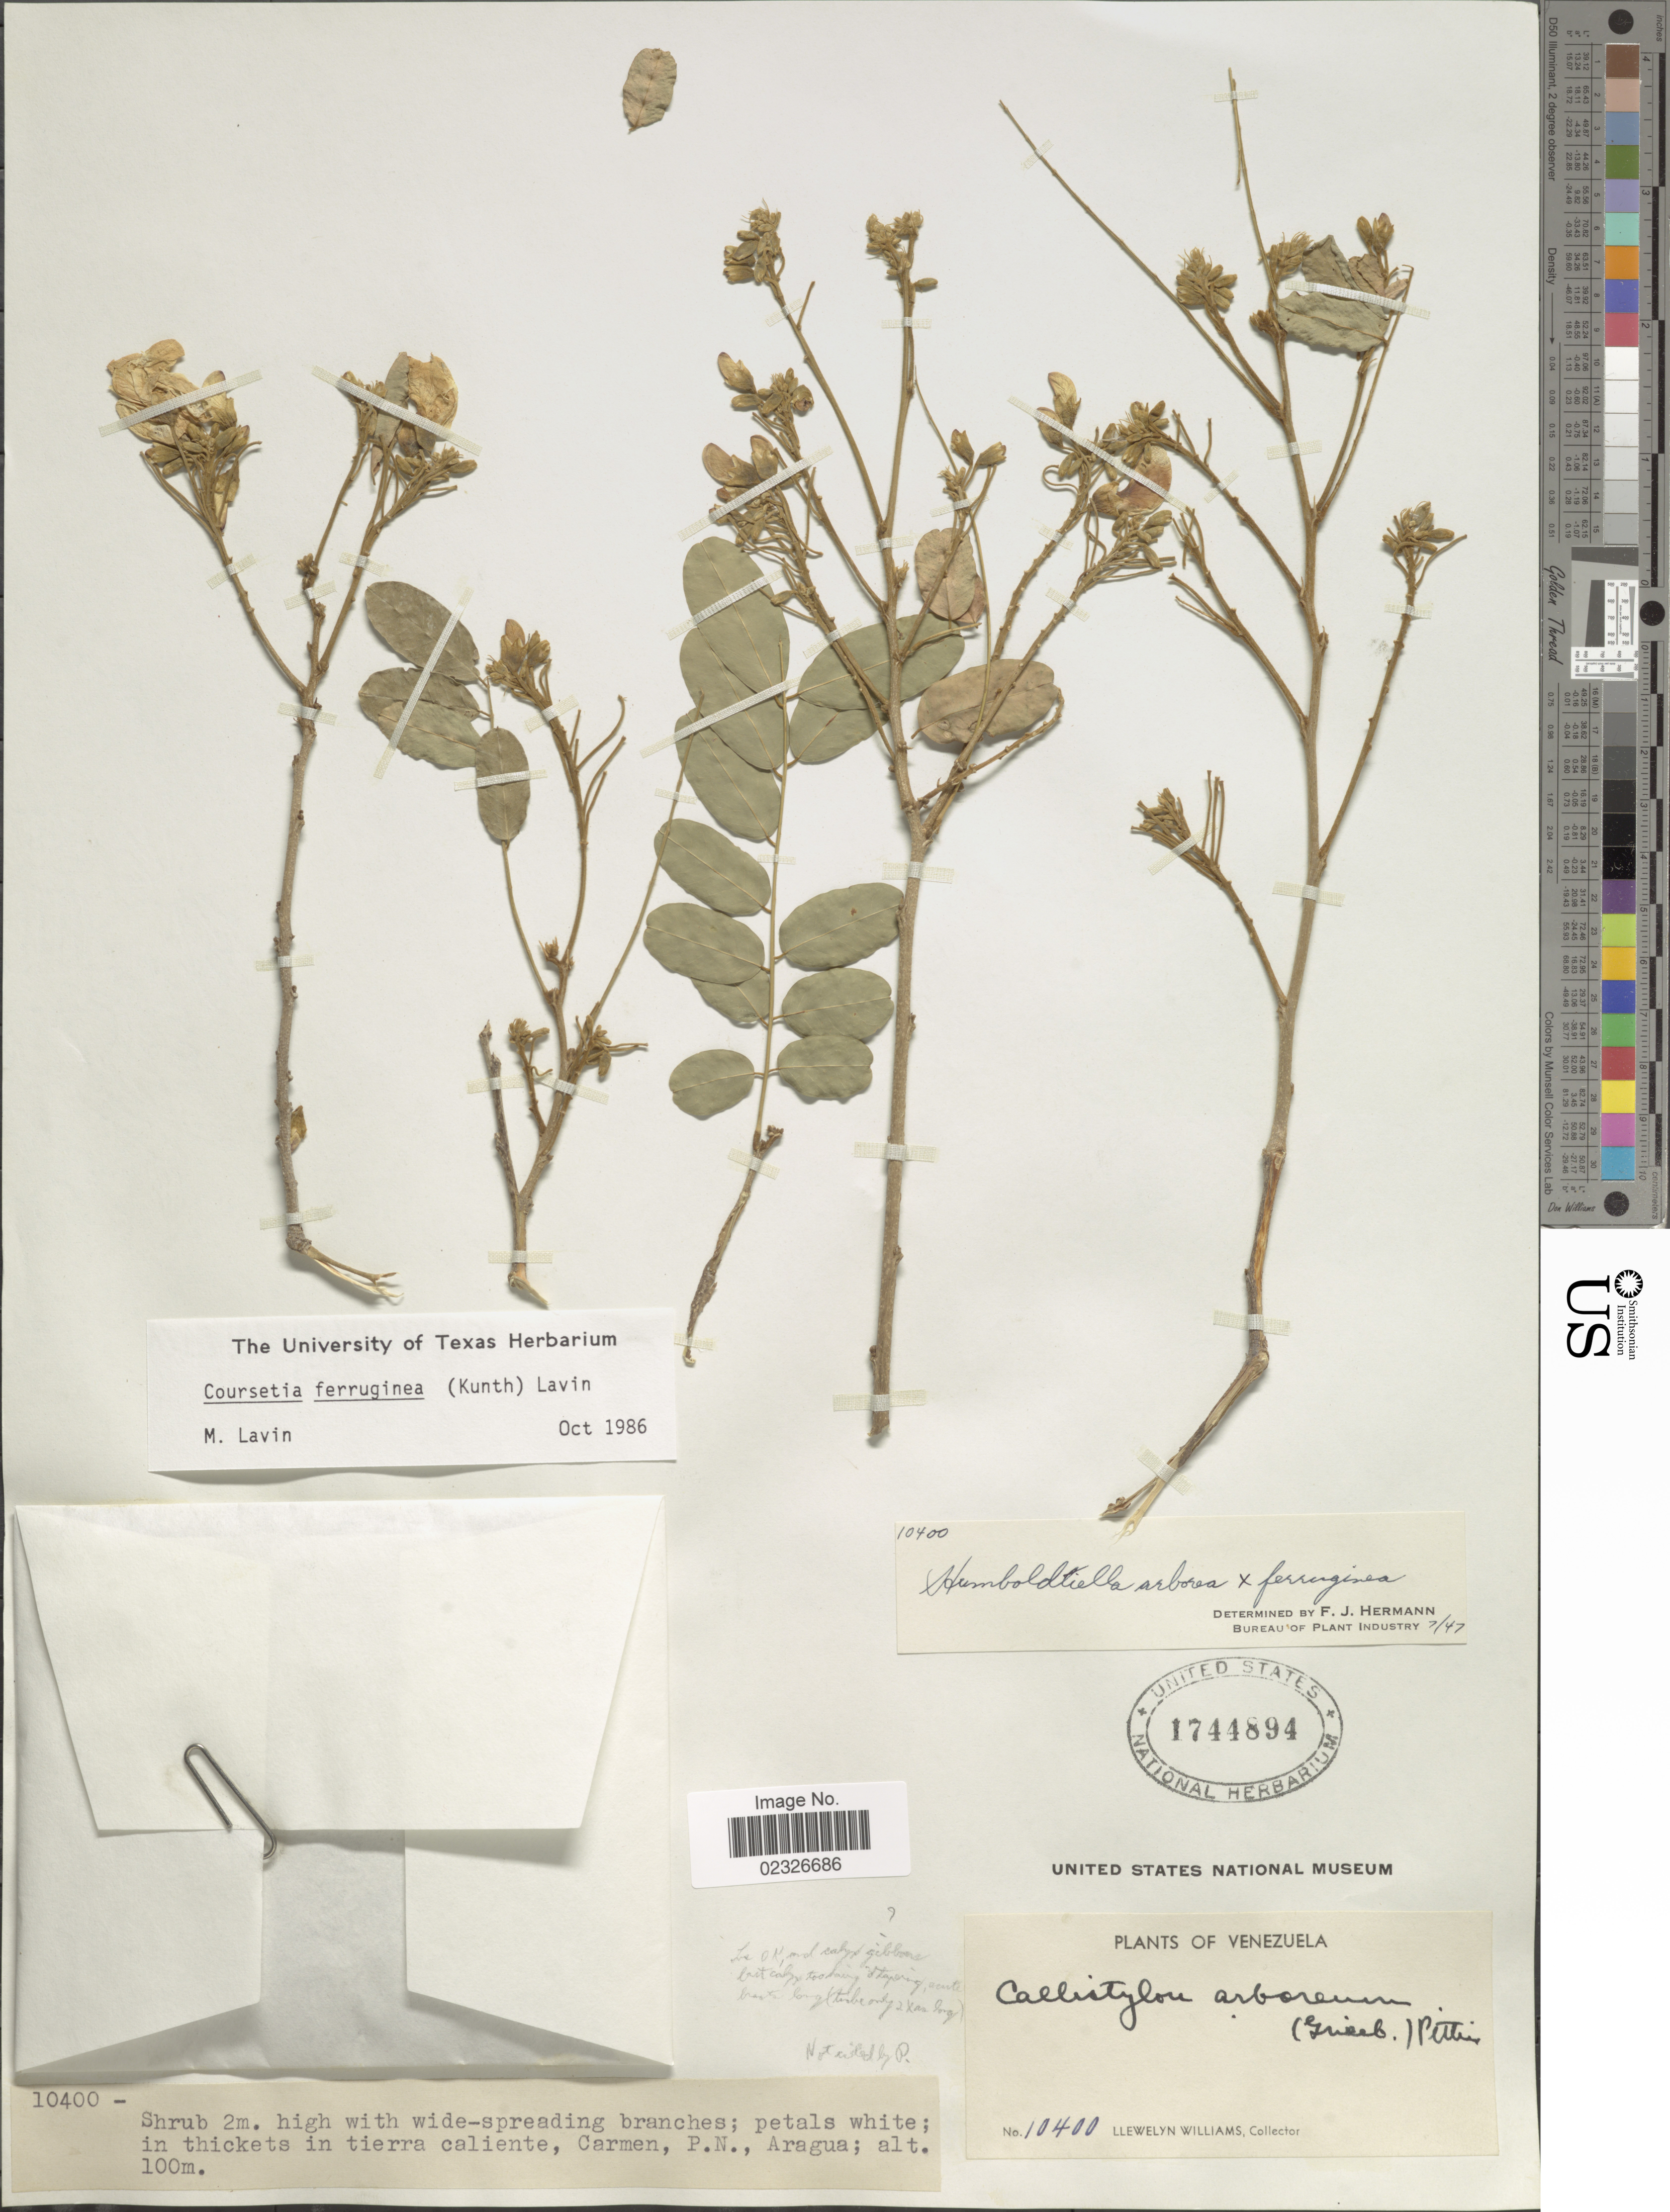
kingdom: Plantae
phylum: Tracheophyta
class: Magnoliopsida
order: Fabales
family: Fabaceae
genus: Coursetia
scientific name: Coursetia ferruginea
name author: (Kunth) Lavin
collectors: Ll. Williams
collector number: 10400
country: Venezuela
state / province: Aragua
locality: Carmen, P.N., Aragua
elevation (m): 100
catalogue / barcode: US 1744894